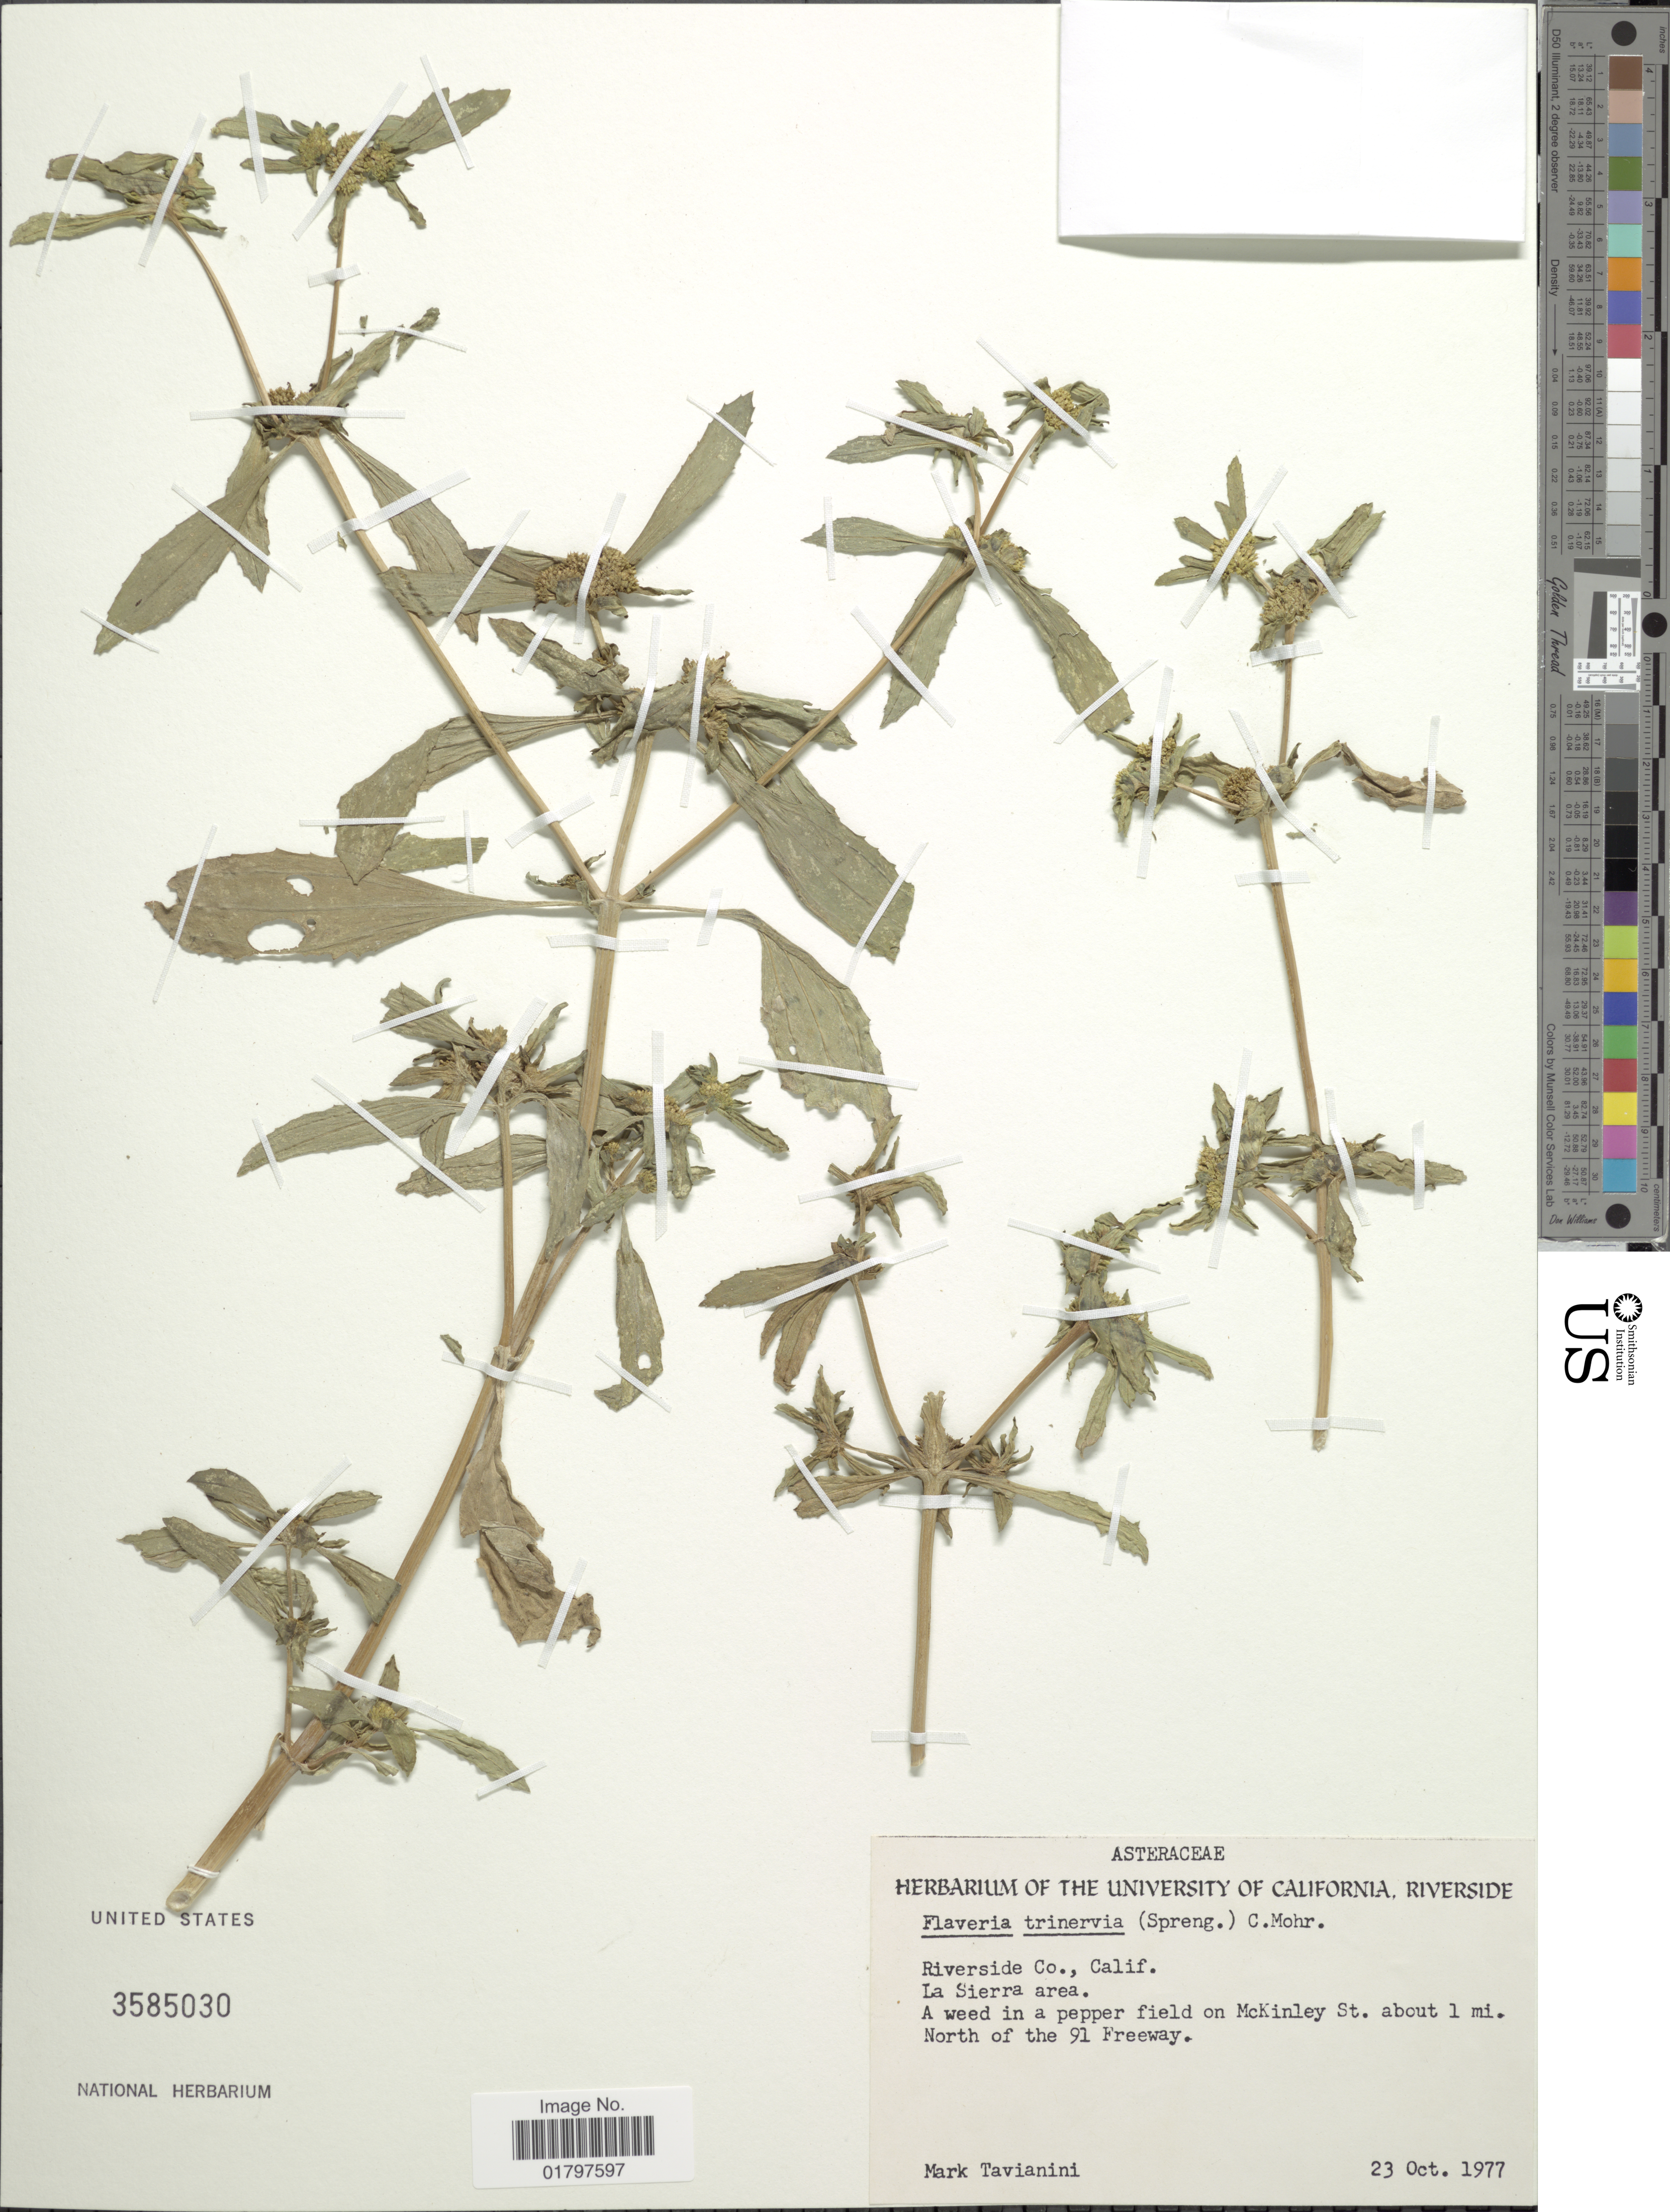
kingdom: Plantae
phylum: Tracheophyta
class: Magnoliopsida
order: Asterales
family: Asteraceae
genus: Flaveria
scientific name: Flaveria trinervia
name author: (Spreng.) C. Mohr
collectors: M. Tavianini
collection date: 1977-10-23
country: United States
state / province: California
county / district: Riverside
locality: Riverside Co., Calif. La Sierra area. A weed in a pepper field on McKinley St. about 1 mi. North of the 91 Freeway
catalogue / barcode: US 3585030